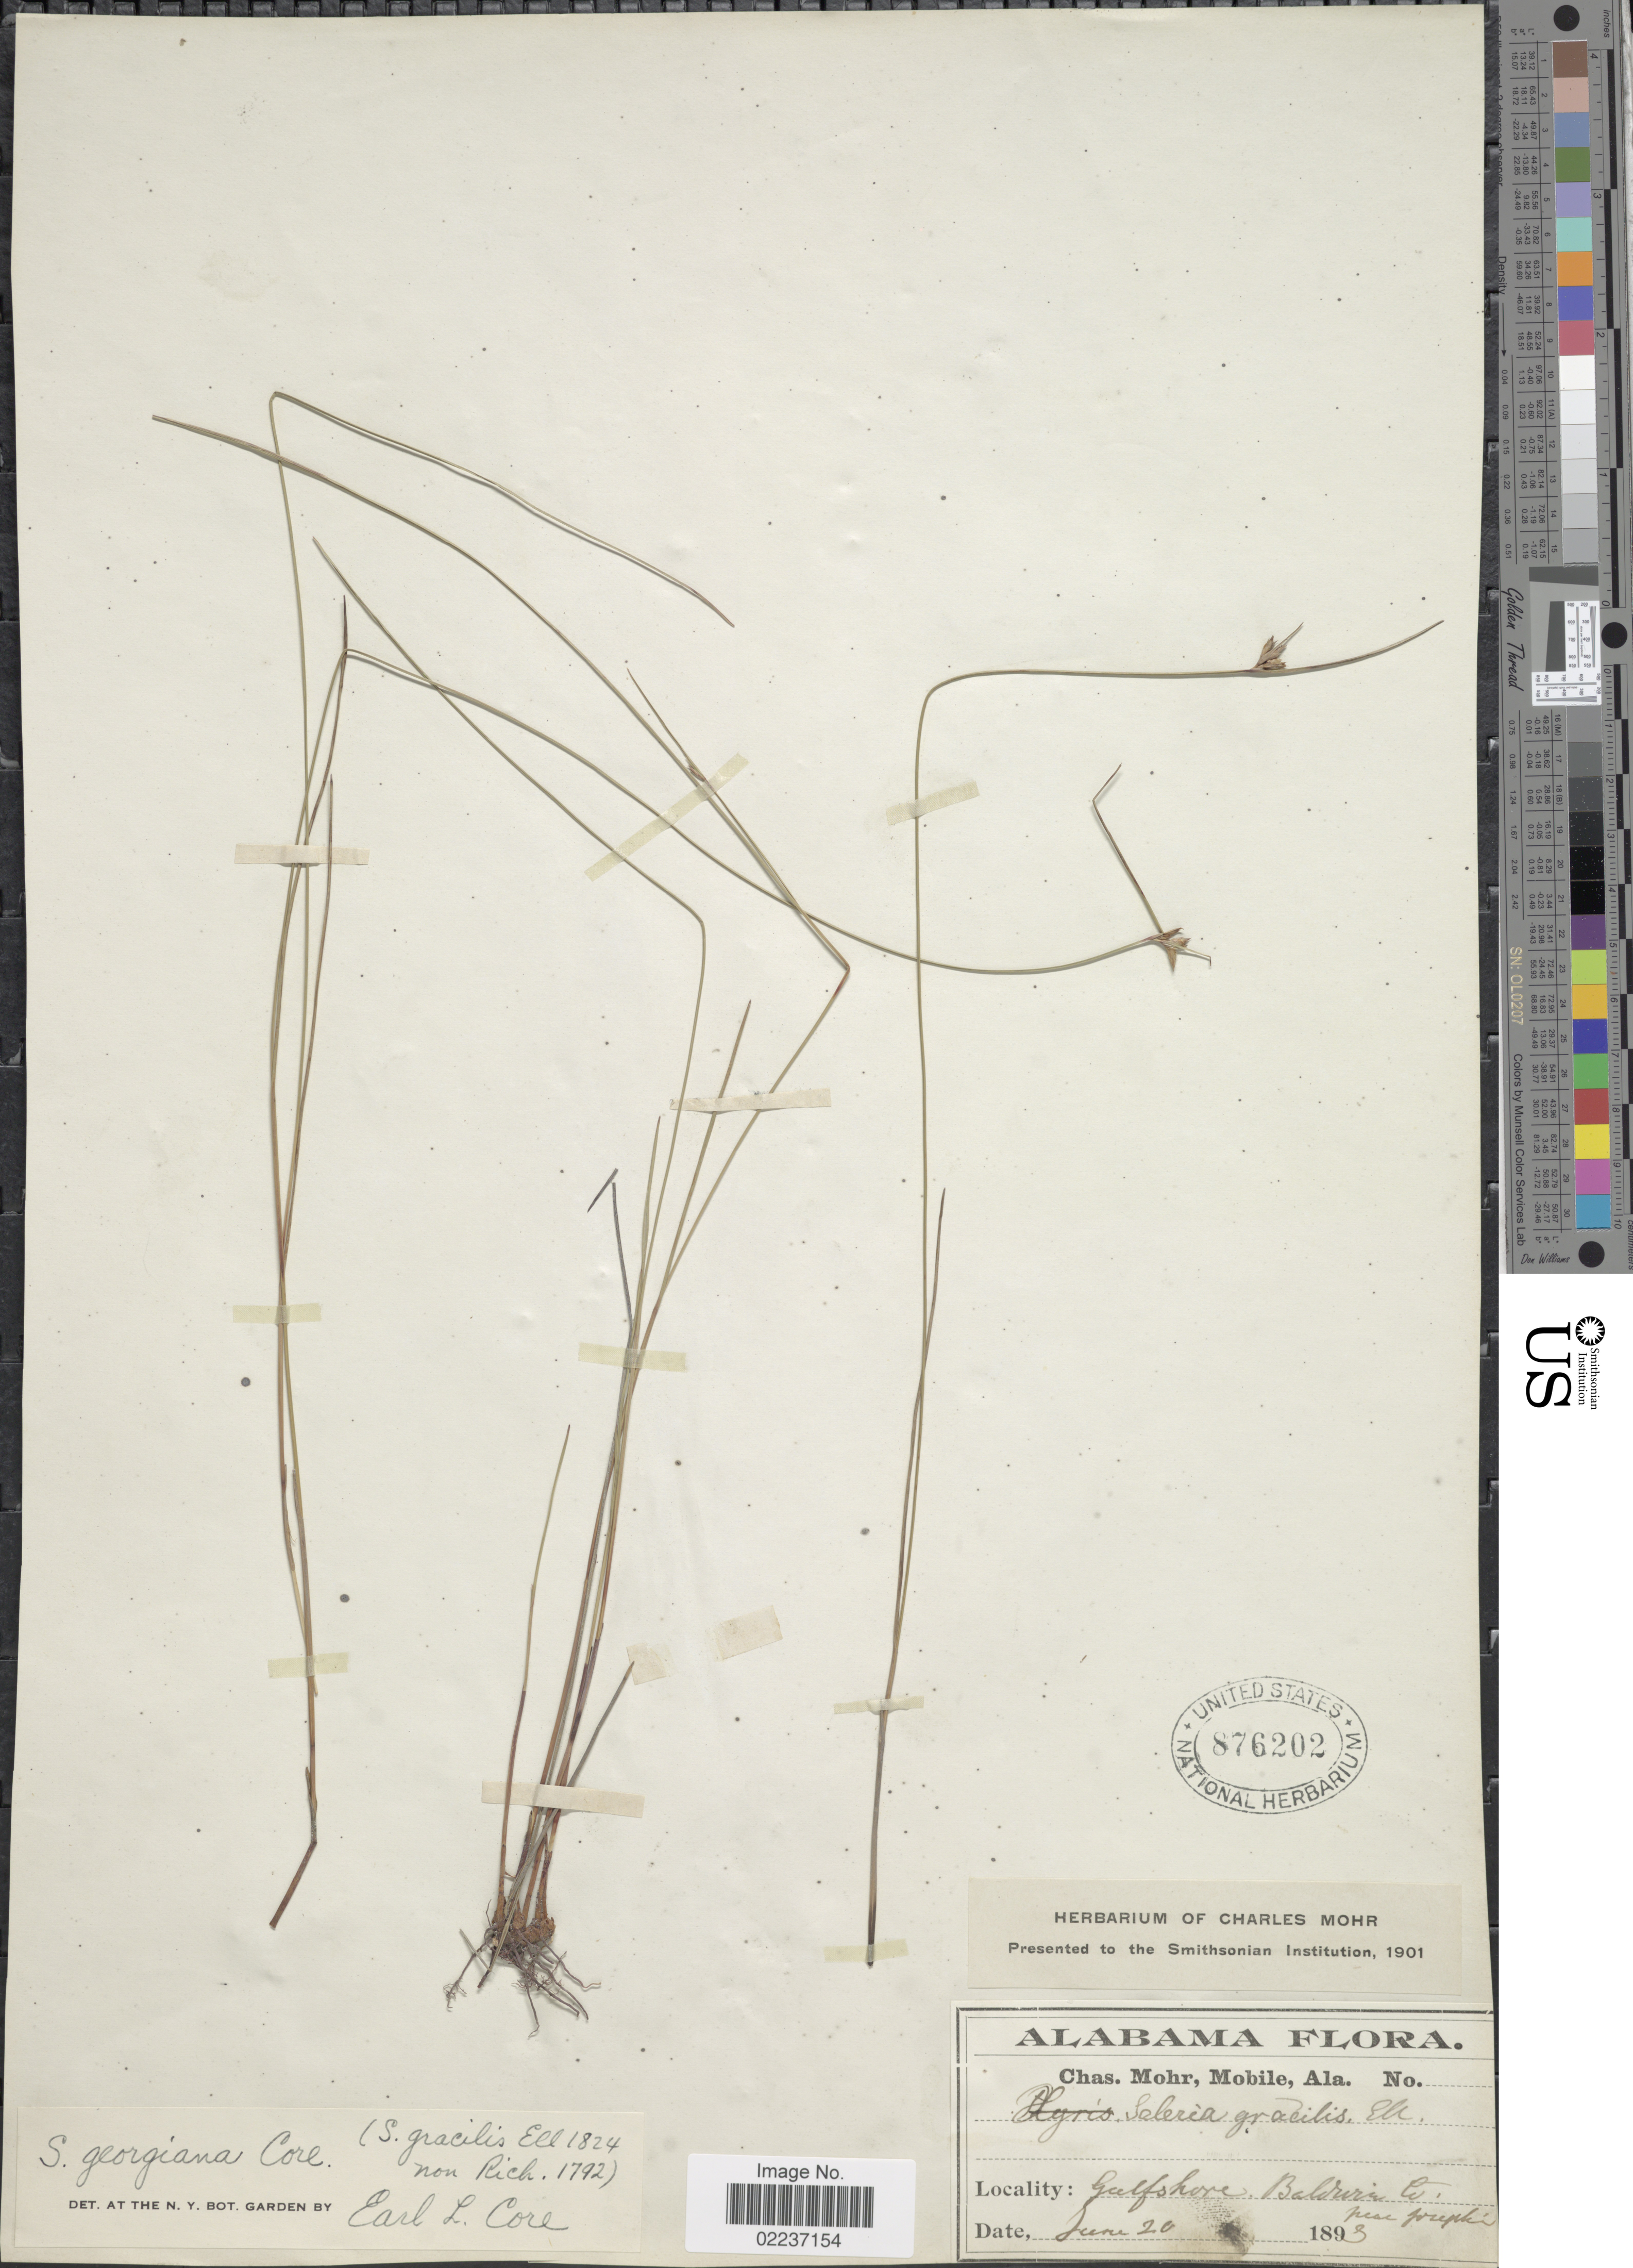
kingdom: Plantae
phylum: Tracheophyta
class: Liliopsida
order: Poales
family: Cyperaceae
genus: Scleria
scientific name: Scleria georgiana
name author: Core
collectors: Mohr, C. T. (herbarium)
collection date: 1893-06-20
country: United States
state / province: Alabama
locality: Near Josephine, Gulfshore, Baldwin Co.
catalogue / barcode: US 876202